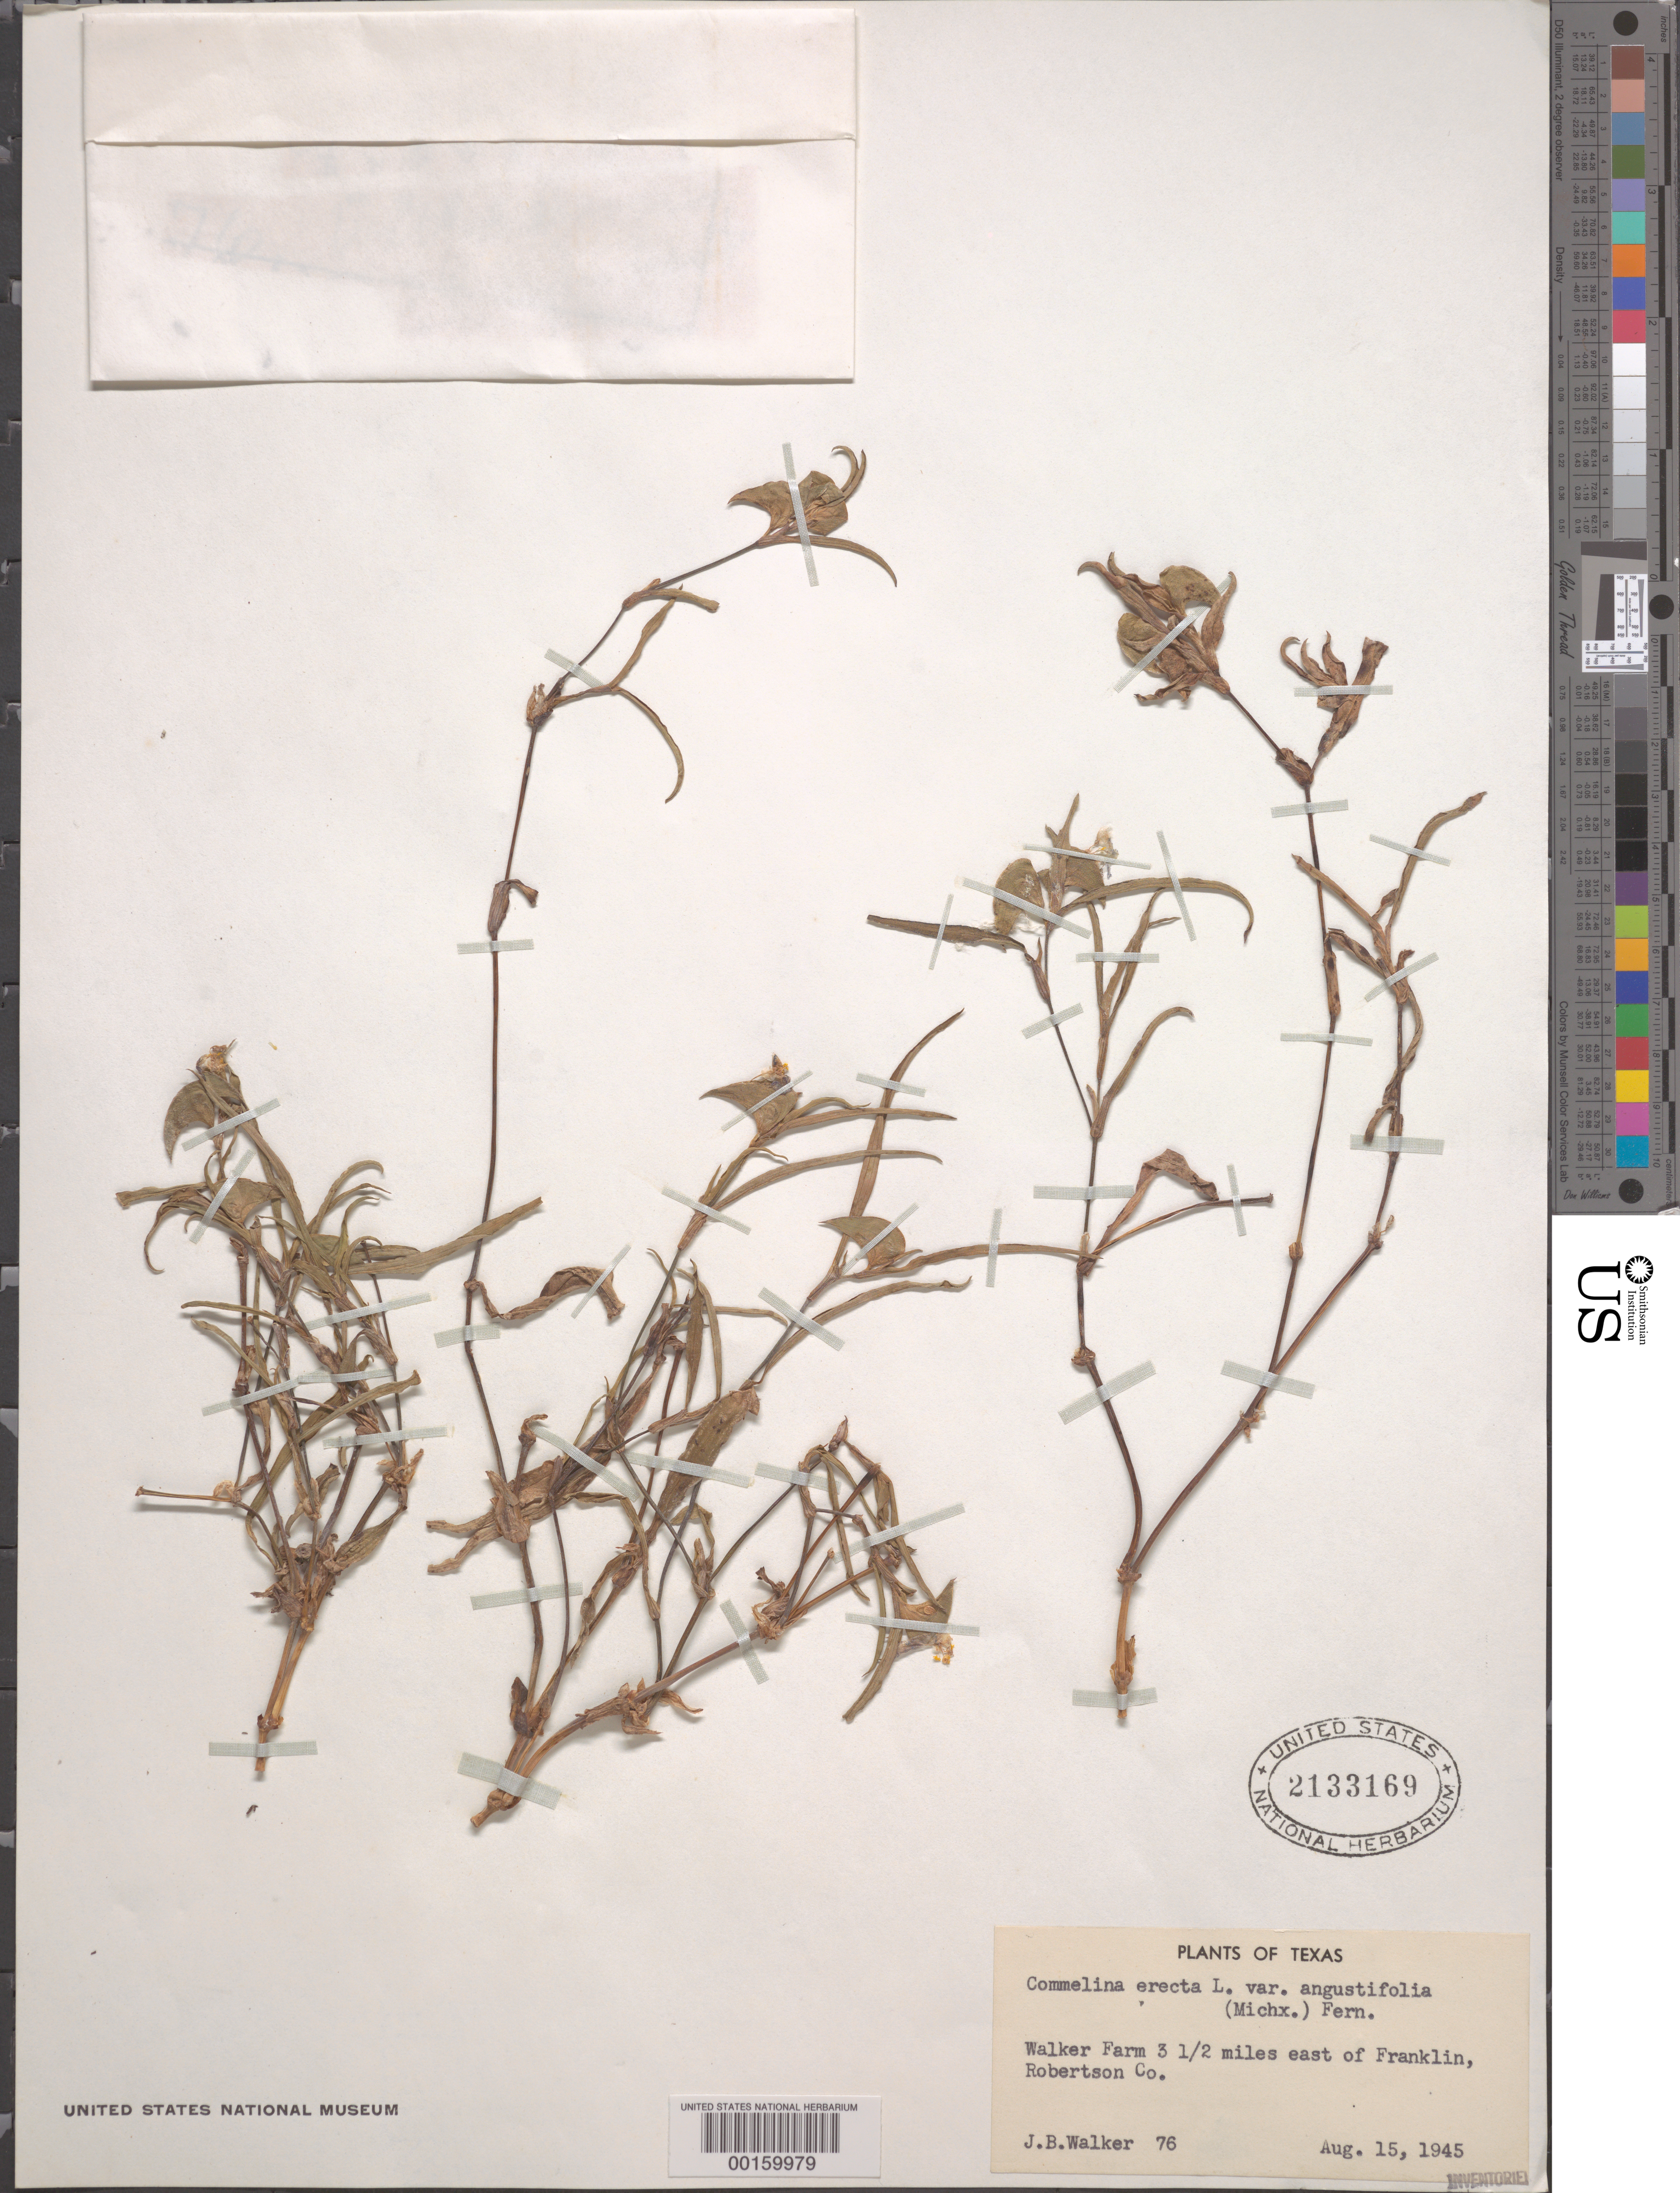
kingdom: Plantae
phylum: Tracheophyta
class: Liliopsida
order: Commelinales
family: Commelinaceae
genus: Commelina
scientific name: Commelina erecta var. angustifolia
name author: (Michx.) Fernald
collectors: J. Walker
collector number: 76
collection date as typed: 15 Aug 1945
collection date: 1945-08-15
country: United States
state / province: Texas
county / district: Robertson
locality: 3.5 mi. e of franklin, walker farm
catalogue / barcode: US 2133169